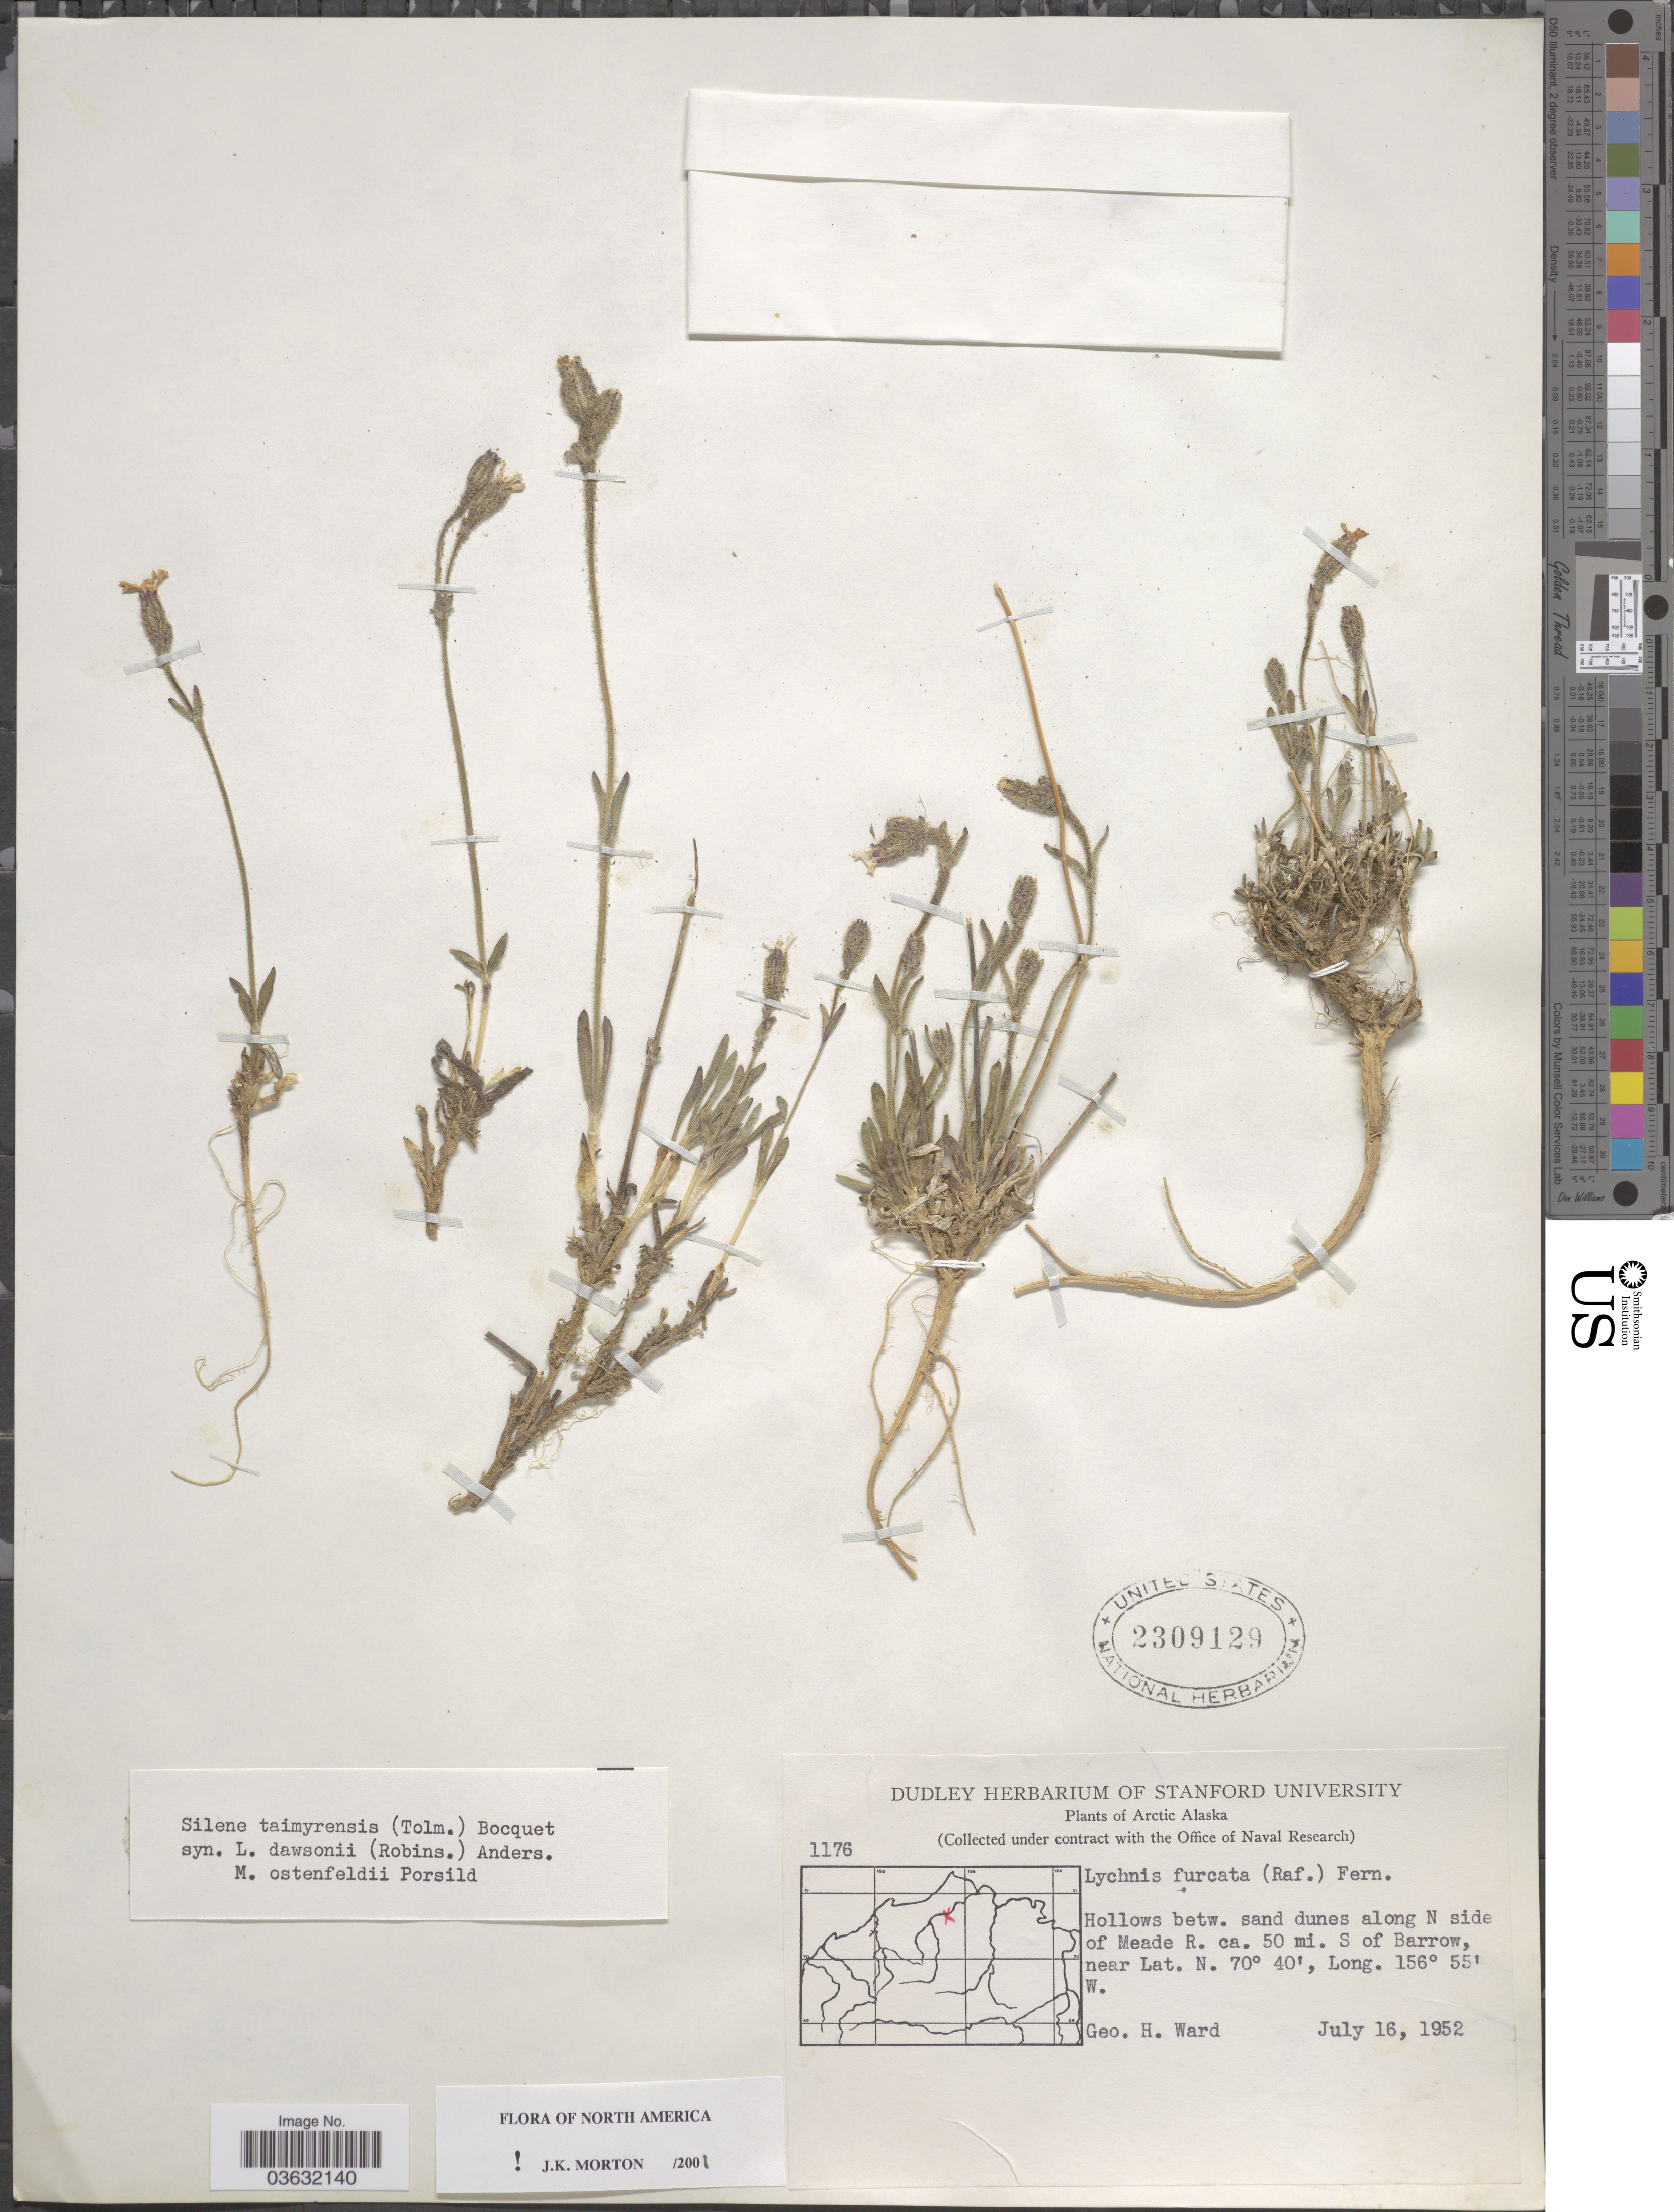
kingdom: Plantae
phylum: Tracheophyta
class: Magnoliopsida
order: Caryophyllales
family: Caryophyllaceae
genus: Silene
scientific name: Silene taimyrensis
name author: (Tolm.) Bocquet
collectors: G. H. Ward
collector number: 1176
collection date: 1952-07-16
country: United States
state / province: Alaska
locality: Arctic Alaska. Hollows betw. sand dunes along N side of Meade R. ca. 50 mi. S of Barrow.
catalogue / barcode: US 2309129